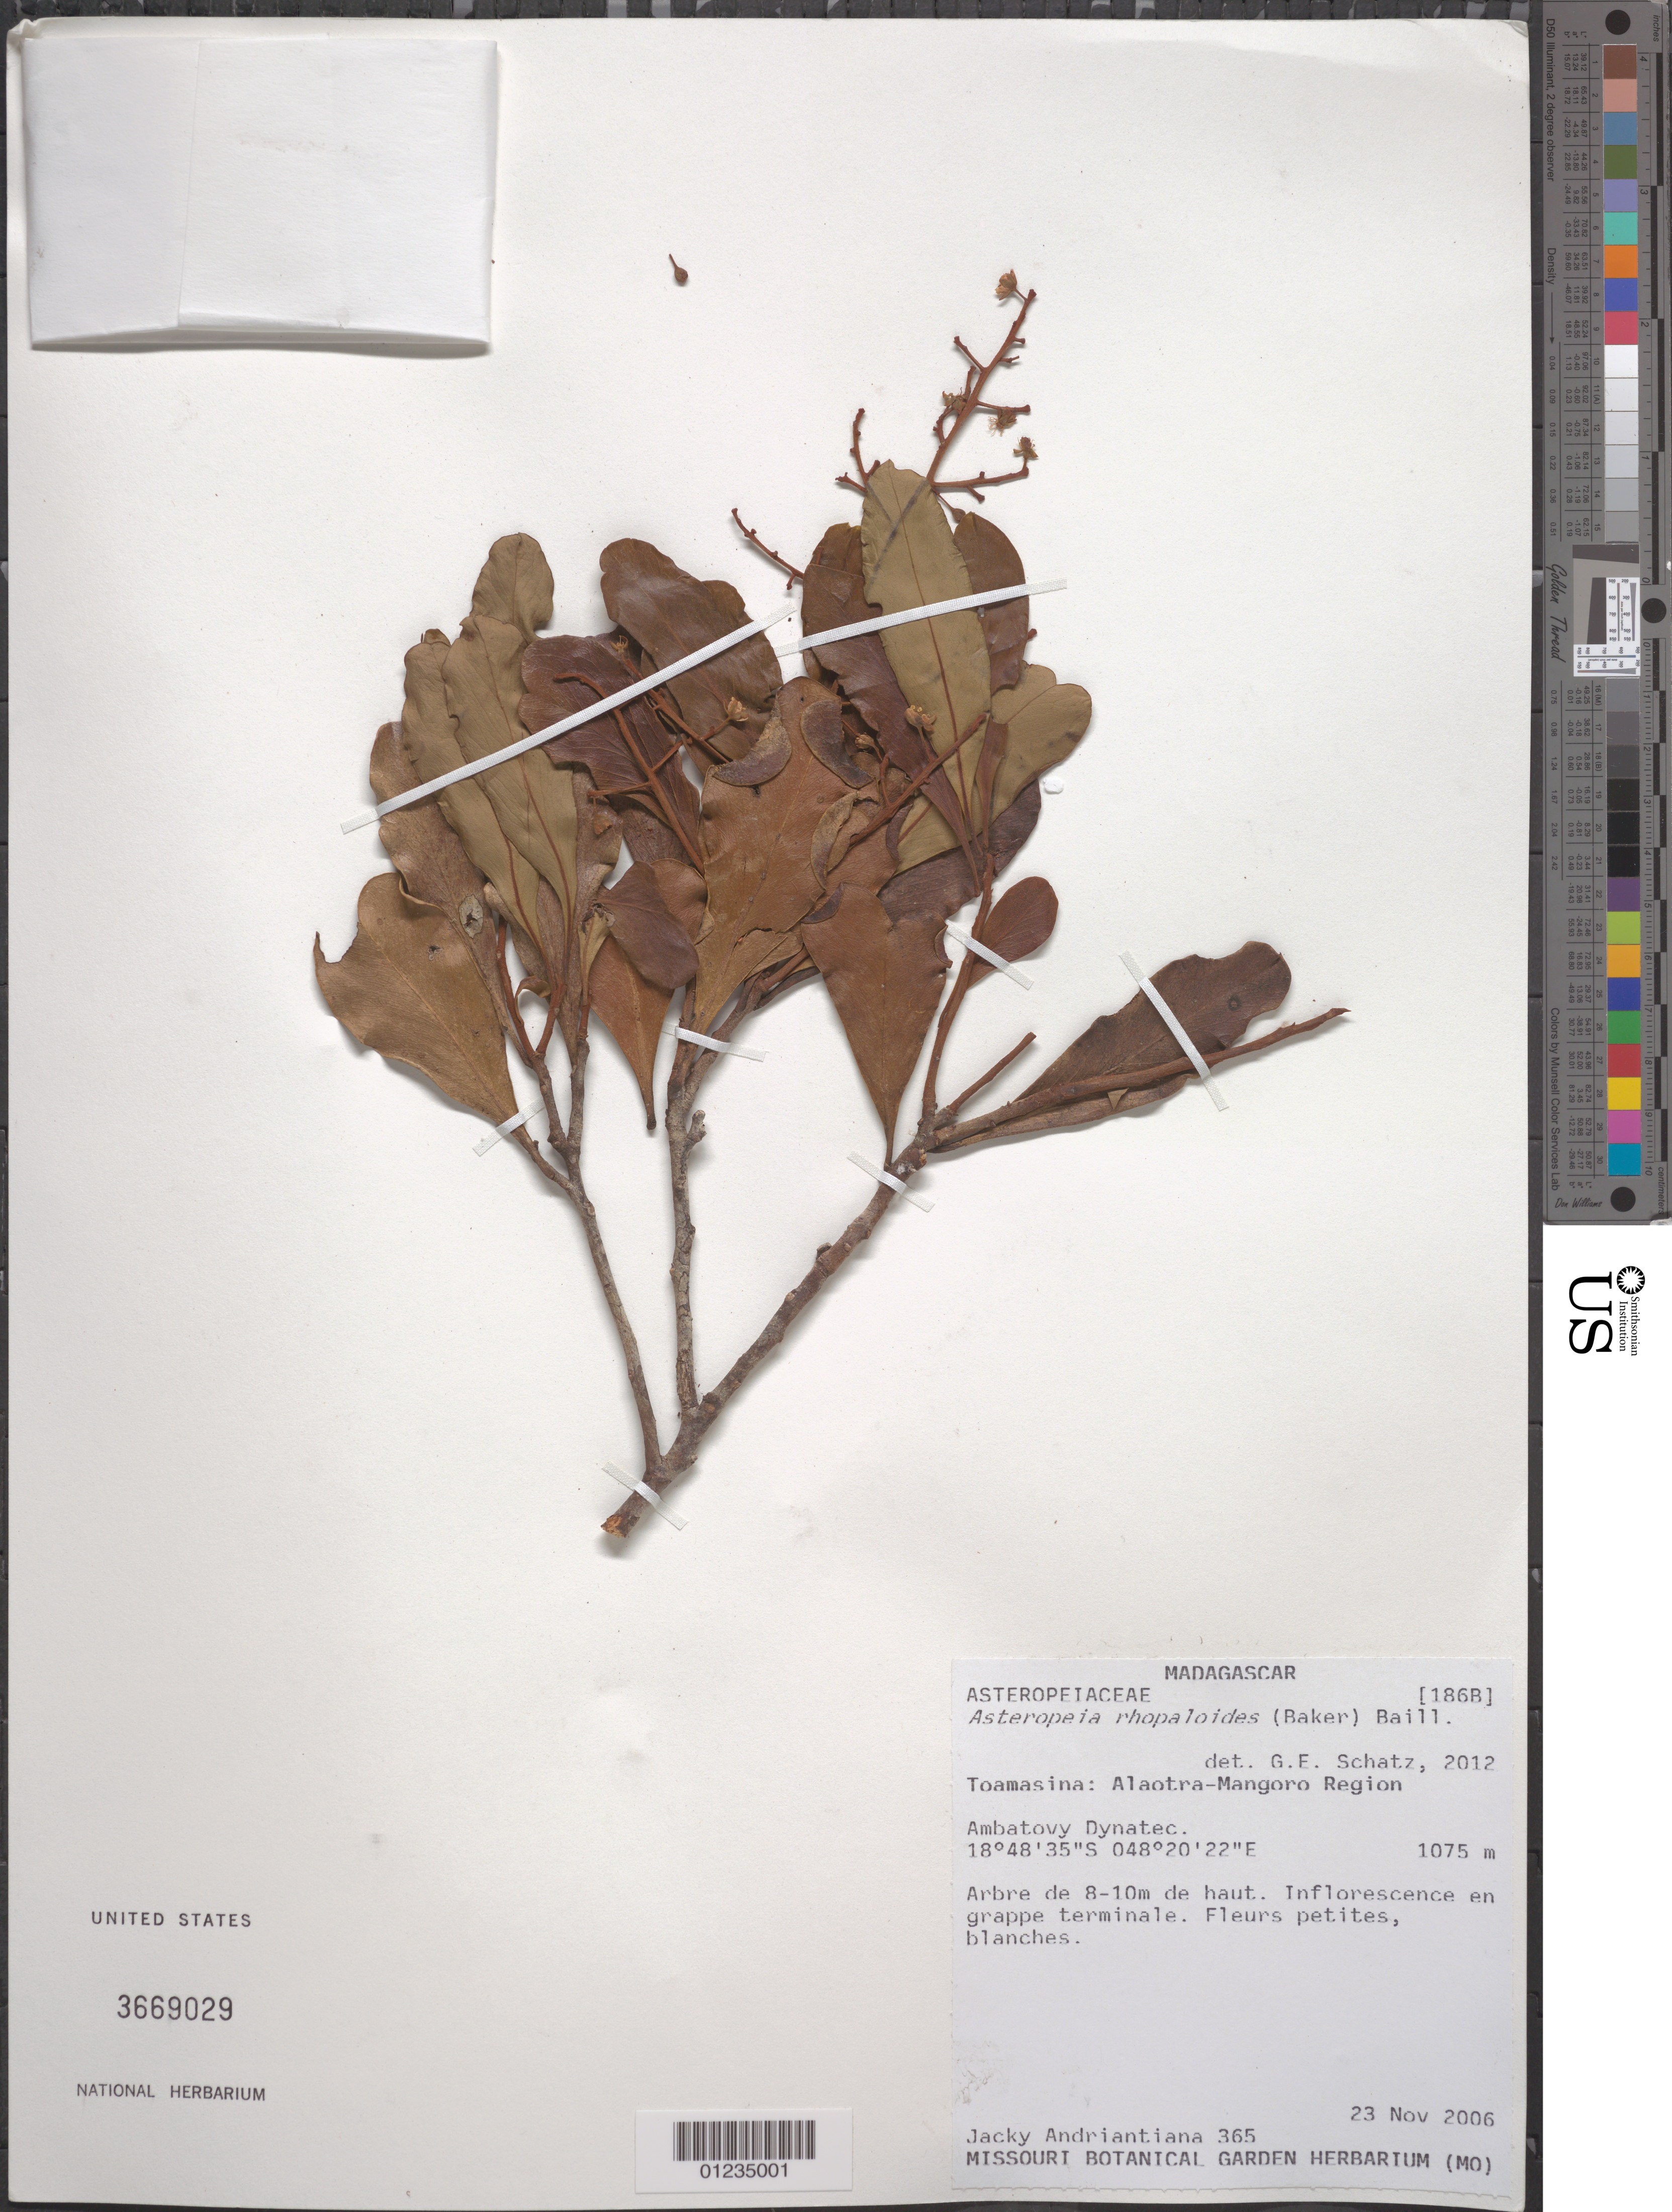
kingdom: Plantae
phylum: Tracheophyta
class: Magnoliopsida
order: Caryophyllales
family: Asteropeiaceae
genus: Asteropeia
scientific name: Asteropeia rhopaloides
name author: Baill.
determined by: Schatz, George E.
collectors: J. Andriantiana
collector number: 365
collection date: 2006-11-23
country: Madagascar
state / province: Alaotra Mangoro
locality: Alaotra-Mangoro Region. Ambatovy Dynatec.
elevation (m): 1075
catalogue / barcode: US 3669029